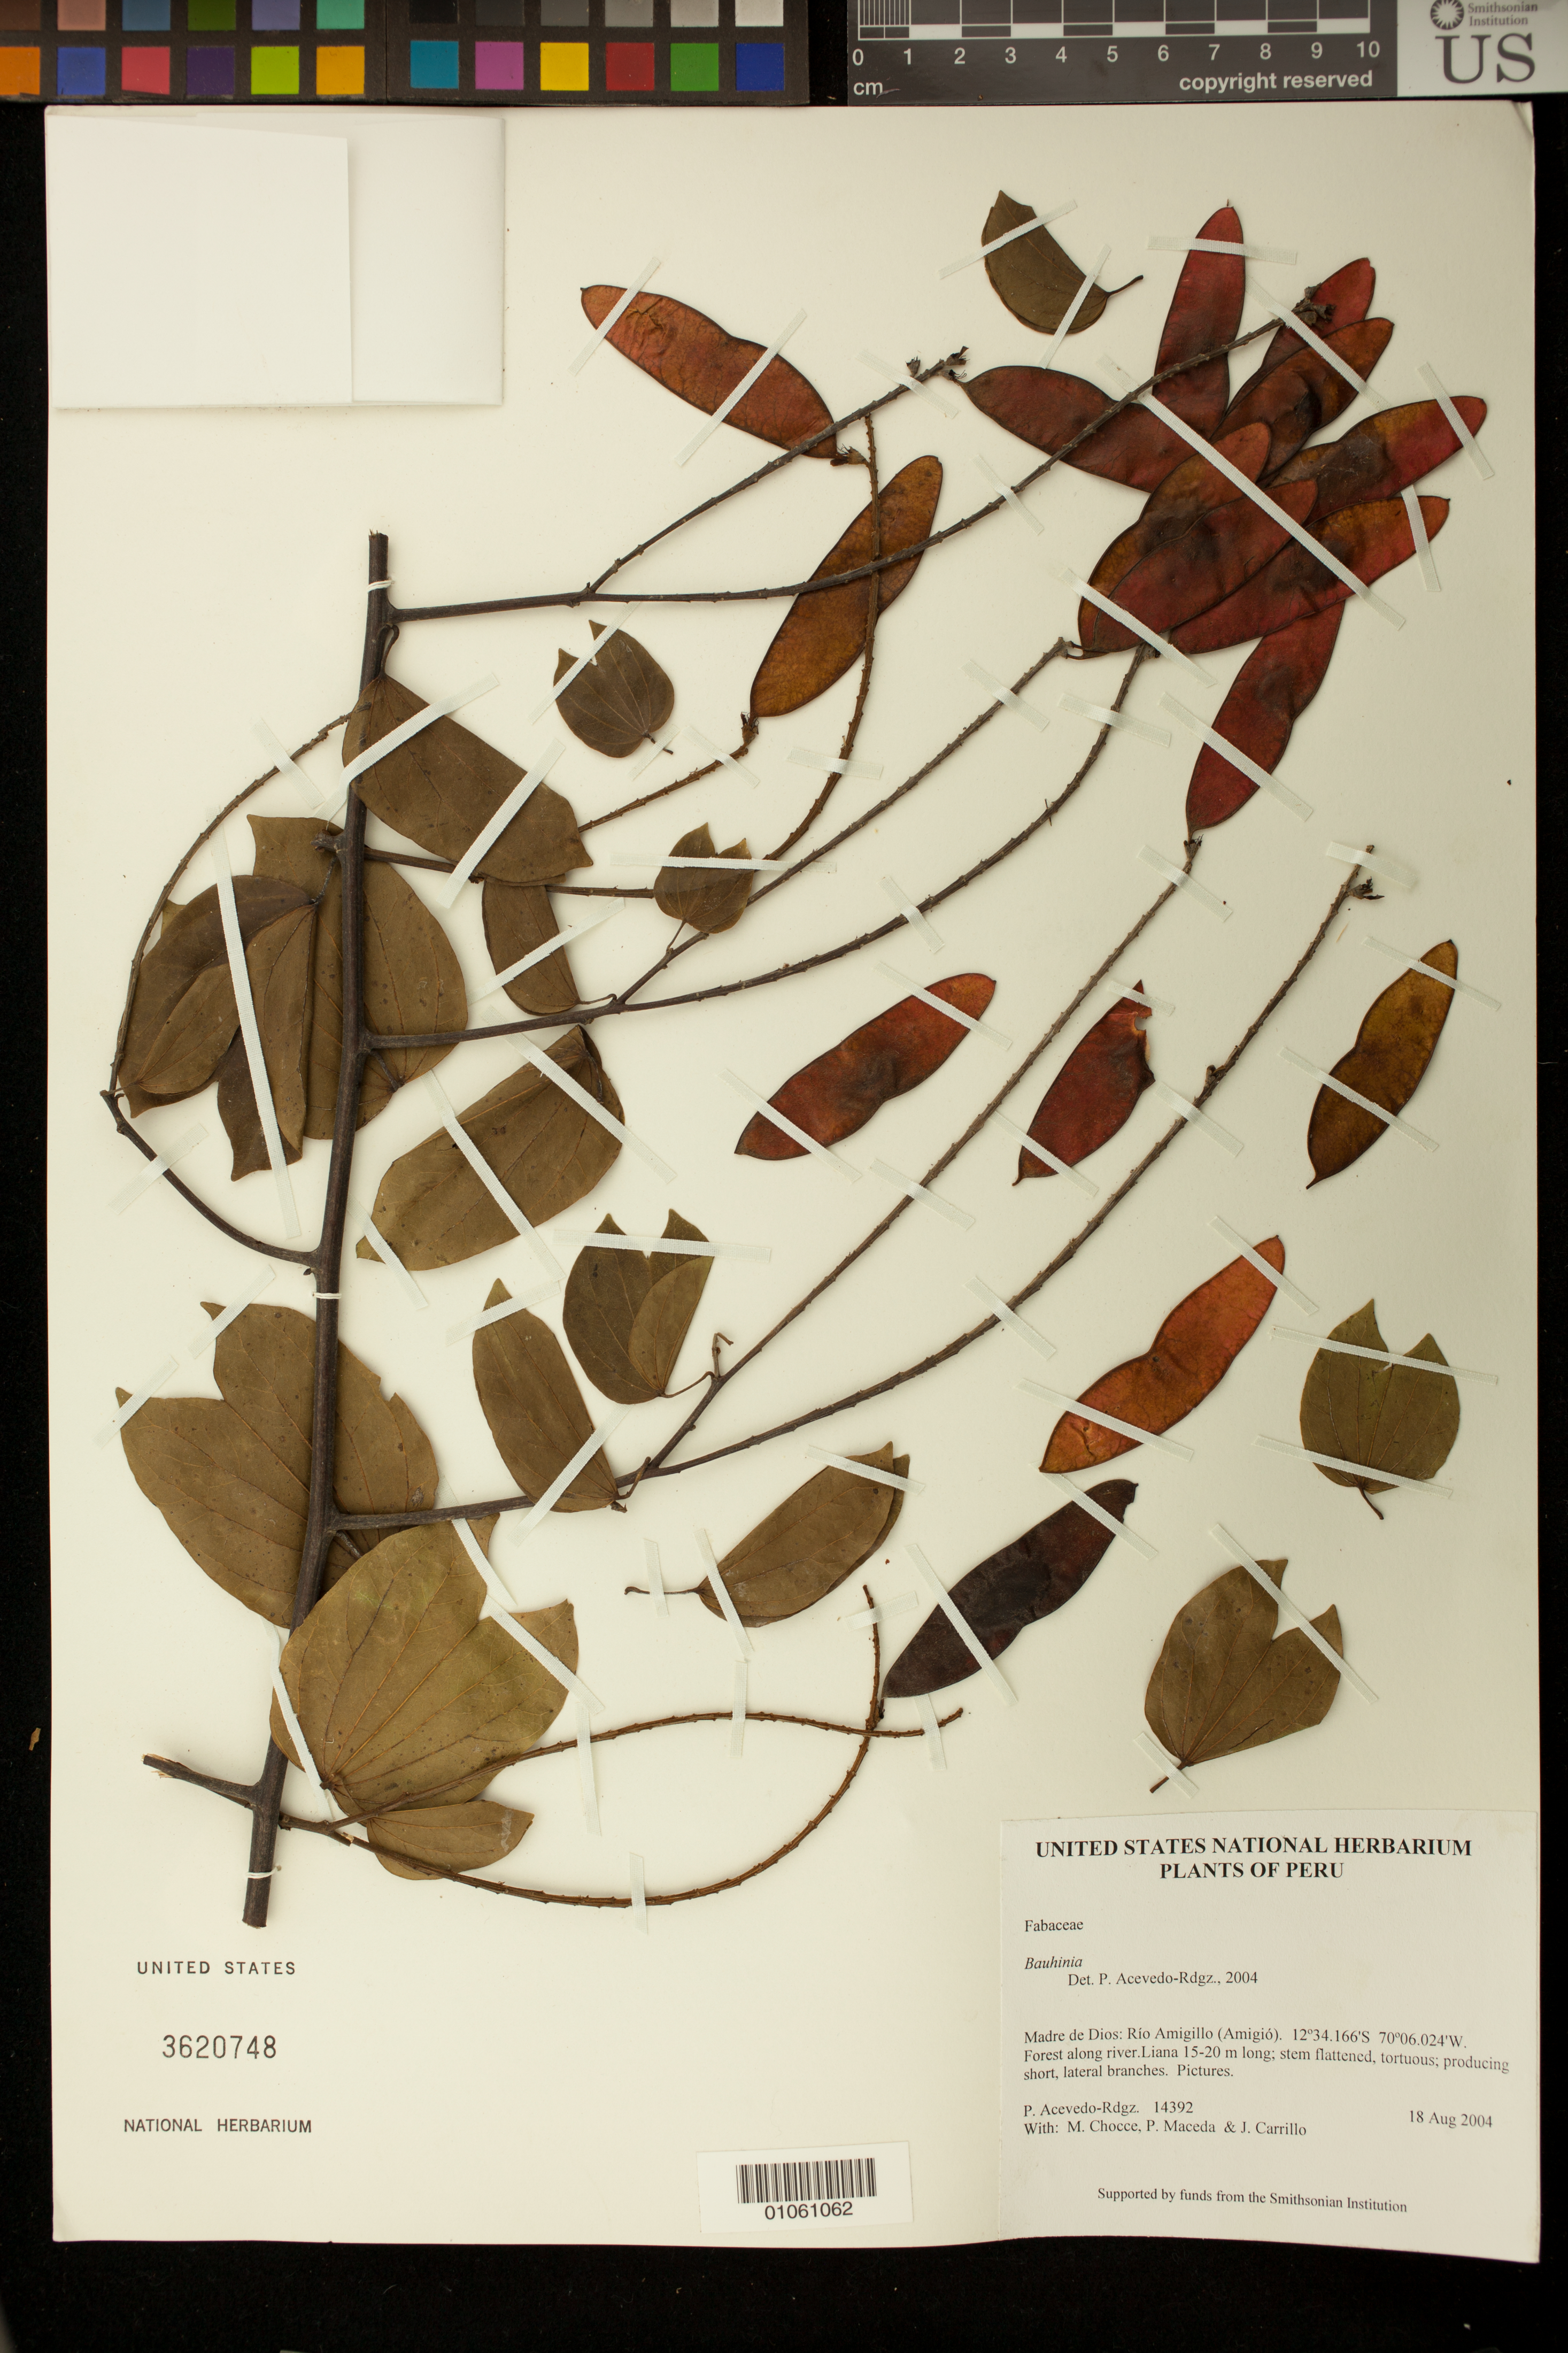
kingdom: Plantae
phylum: Tracheophyta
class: Magnoliopsida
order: Fabales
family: Fabaceae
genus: Schnella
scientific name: Schnella microstachya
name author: Raddi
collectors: P. Acevedo-Rodr., M. Chocce, P. Maceda & J. Carrillo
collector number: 14392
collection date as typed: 18 Aug 2004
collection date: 2004-08-18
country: Peru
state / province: Madre de Dios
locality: Madre de Dios: Río Amigillo (Amigió).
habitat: Forest along river.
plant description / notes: NY, K, MO, P, B, F, US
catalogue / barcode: US 3620748